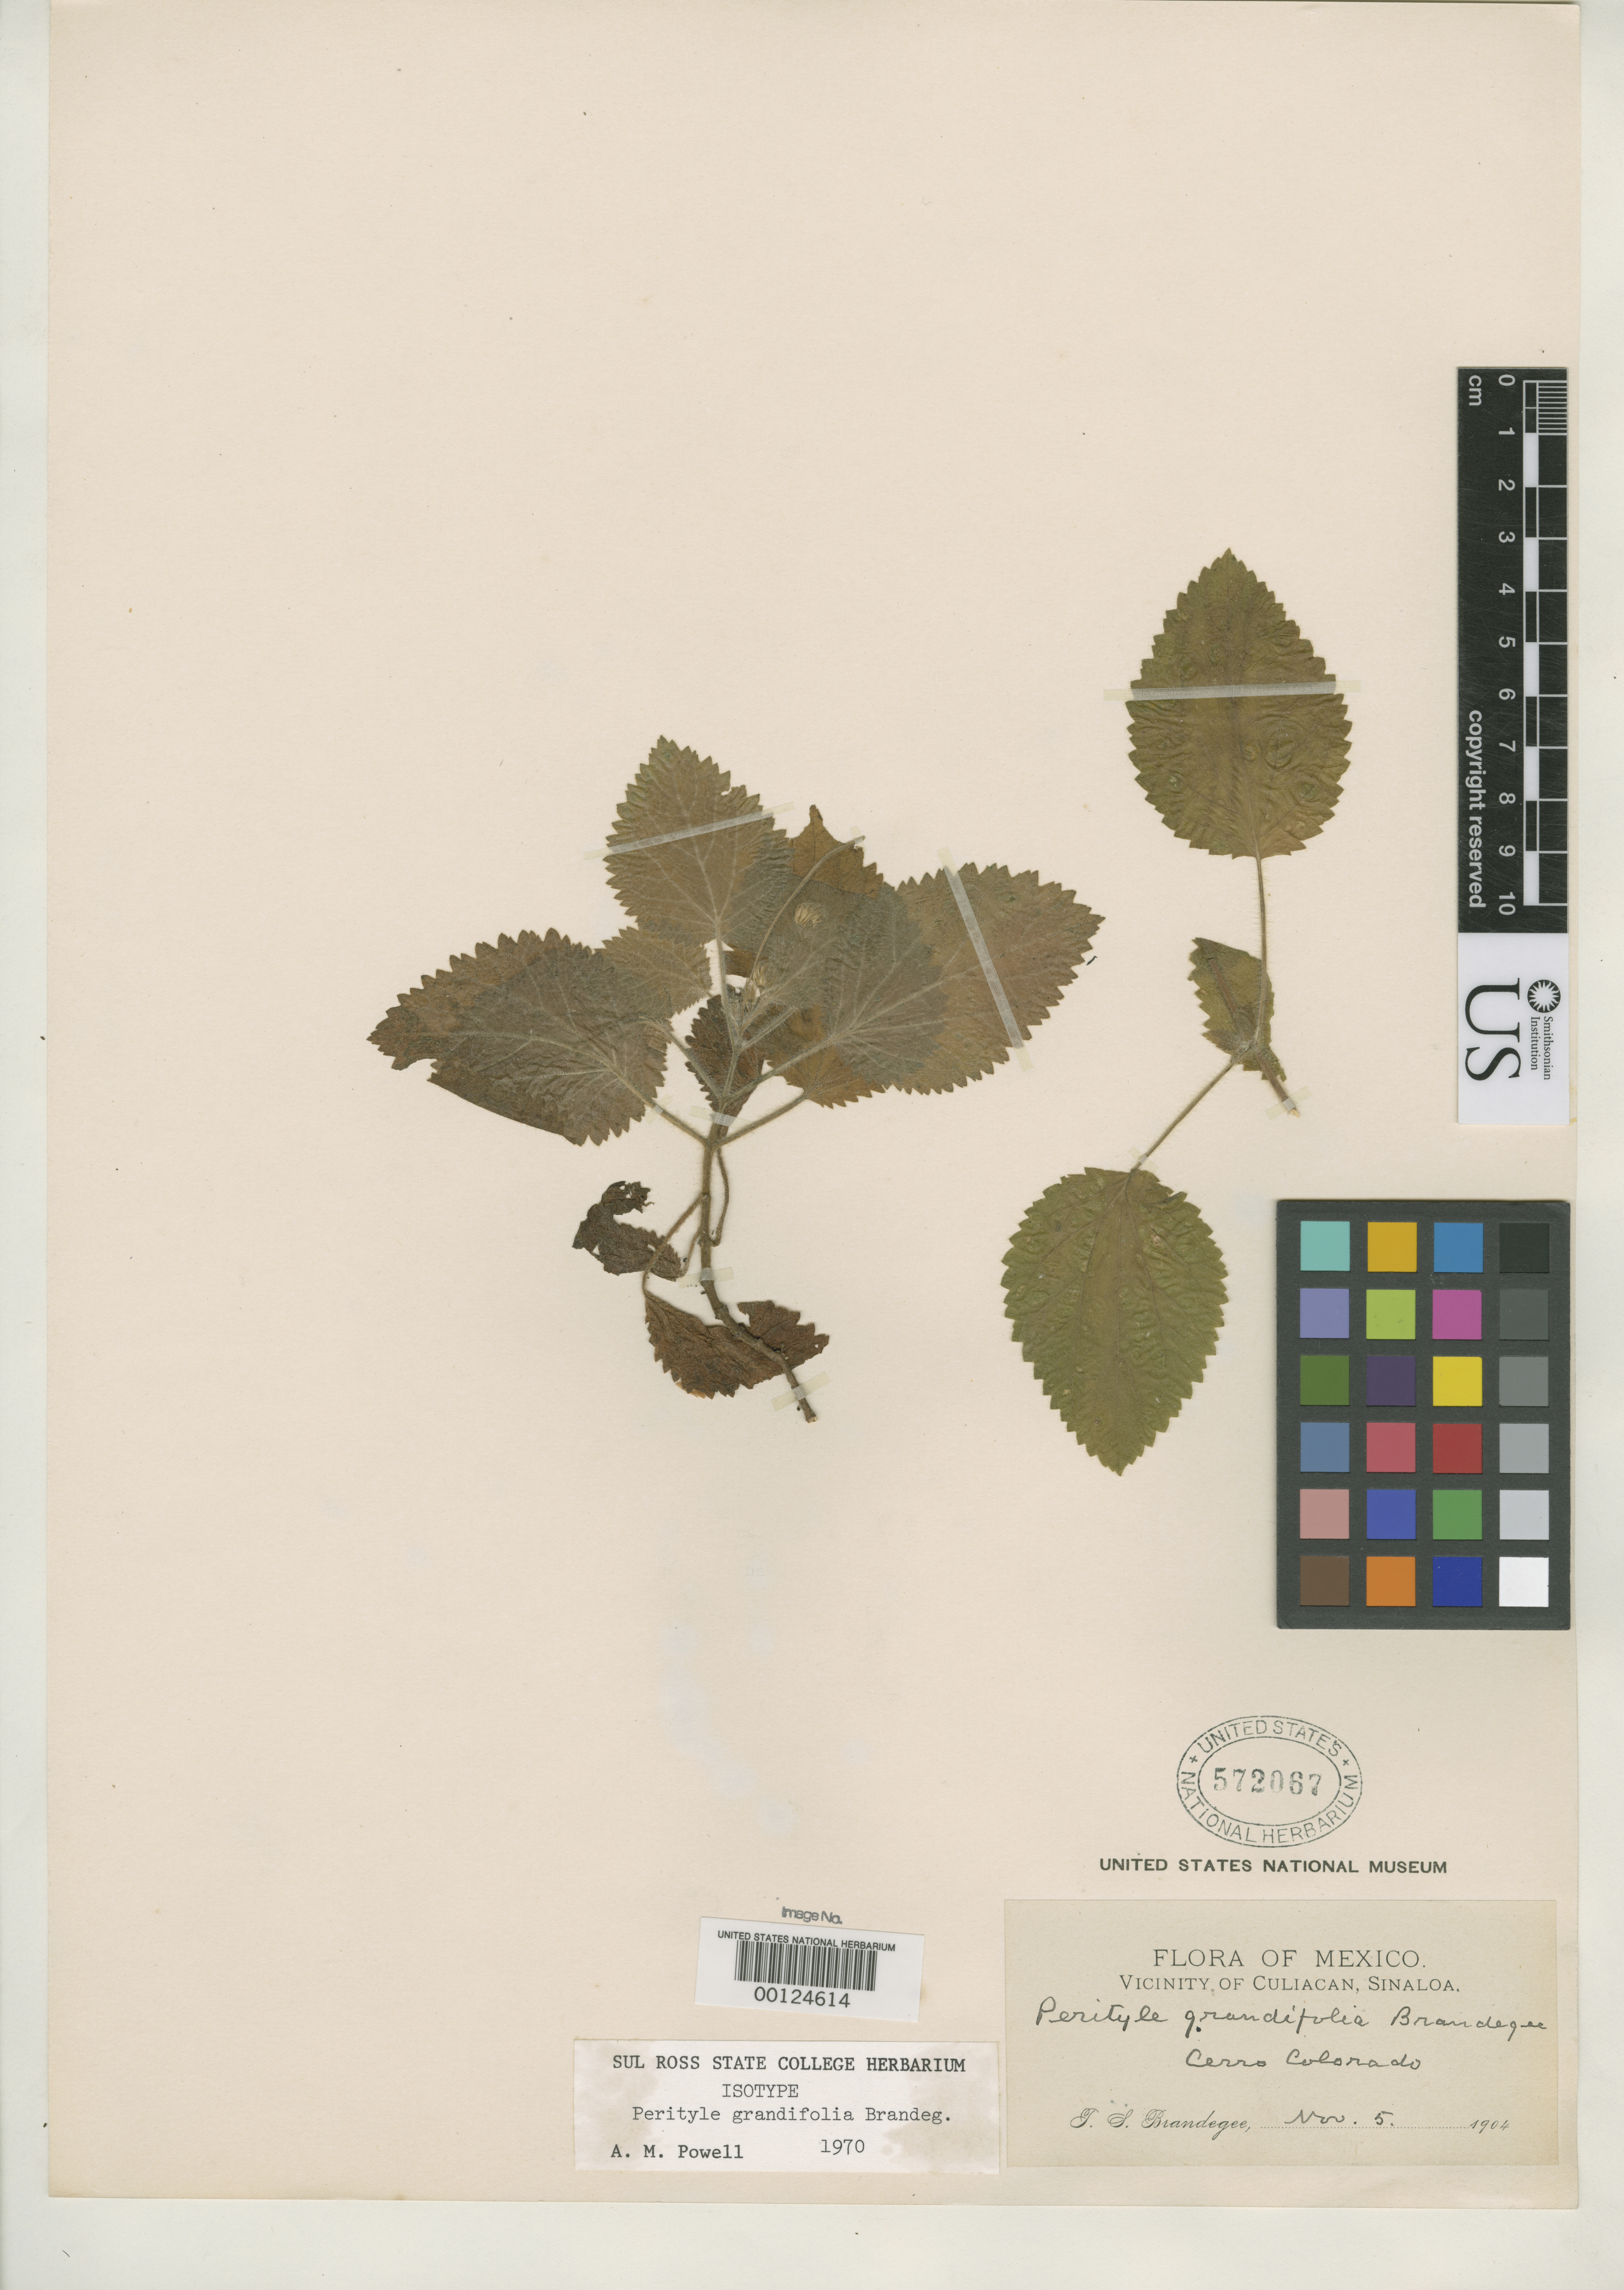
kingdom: Plantae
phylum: Tracheophyta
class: Magnoliopsida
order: Asterales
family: Asteraceae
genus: Perityle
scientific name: Perityle grandifolia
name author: Brandegee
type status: Isotype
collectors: T. S. Brandegee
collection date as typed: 05 Nov 1904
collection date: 1904-11-05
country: Mexico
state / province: Sinaloa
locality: Cerro Colorado, Culiacan.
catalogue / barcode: US 572067